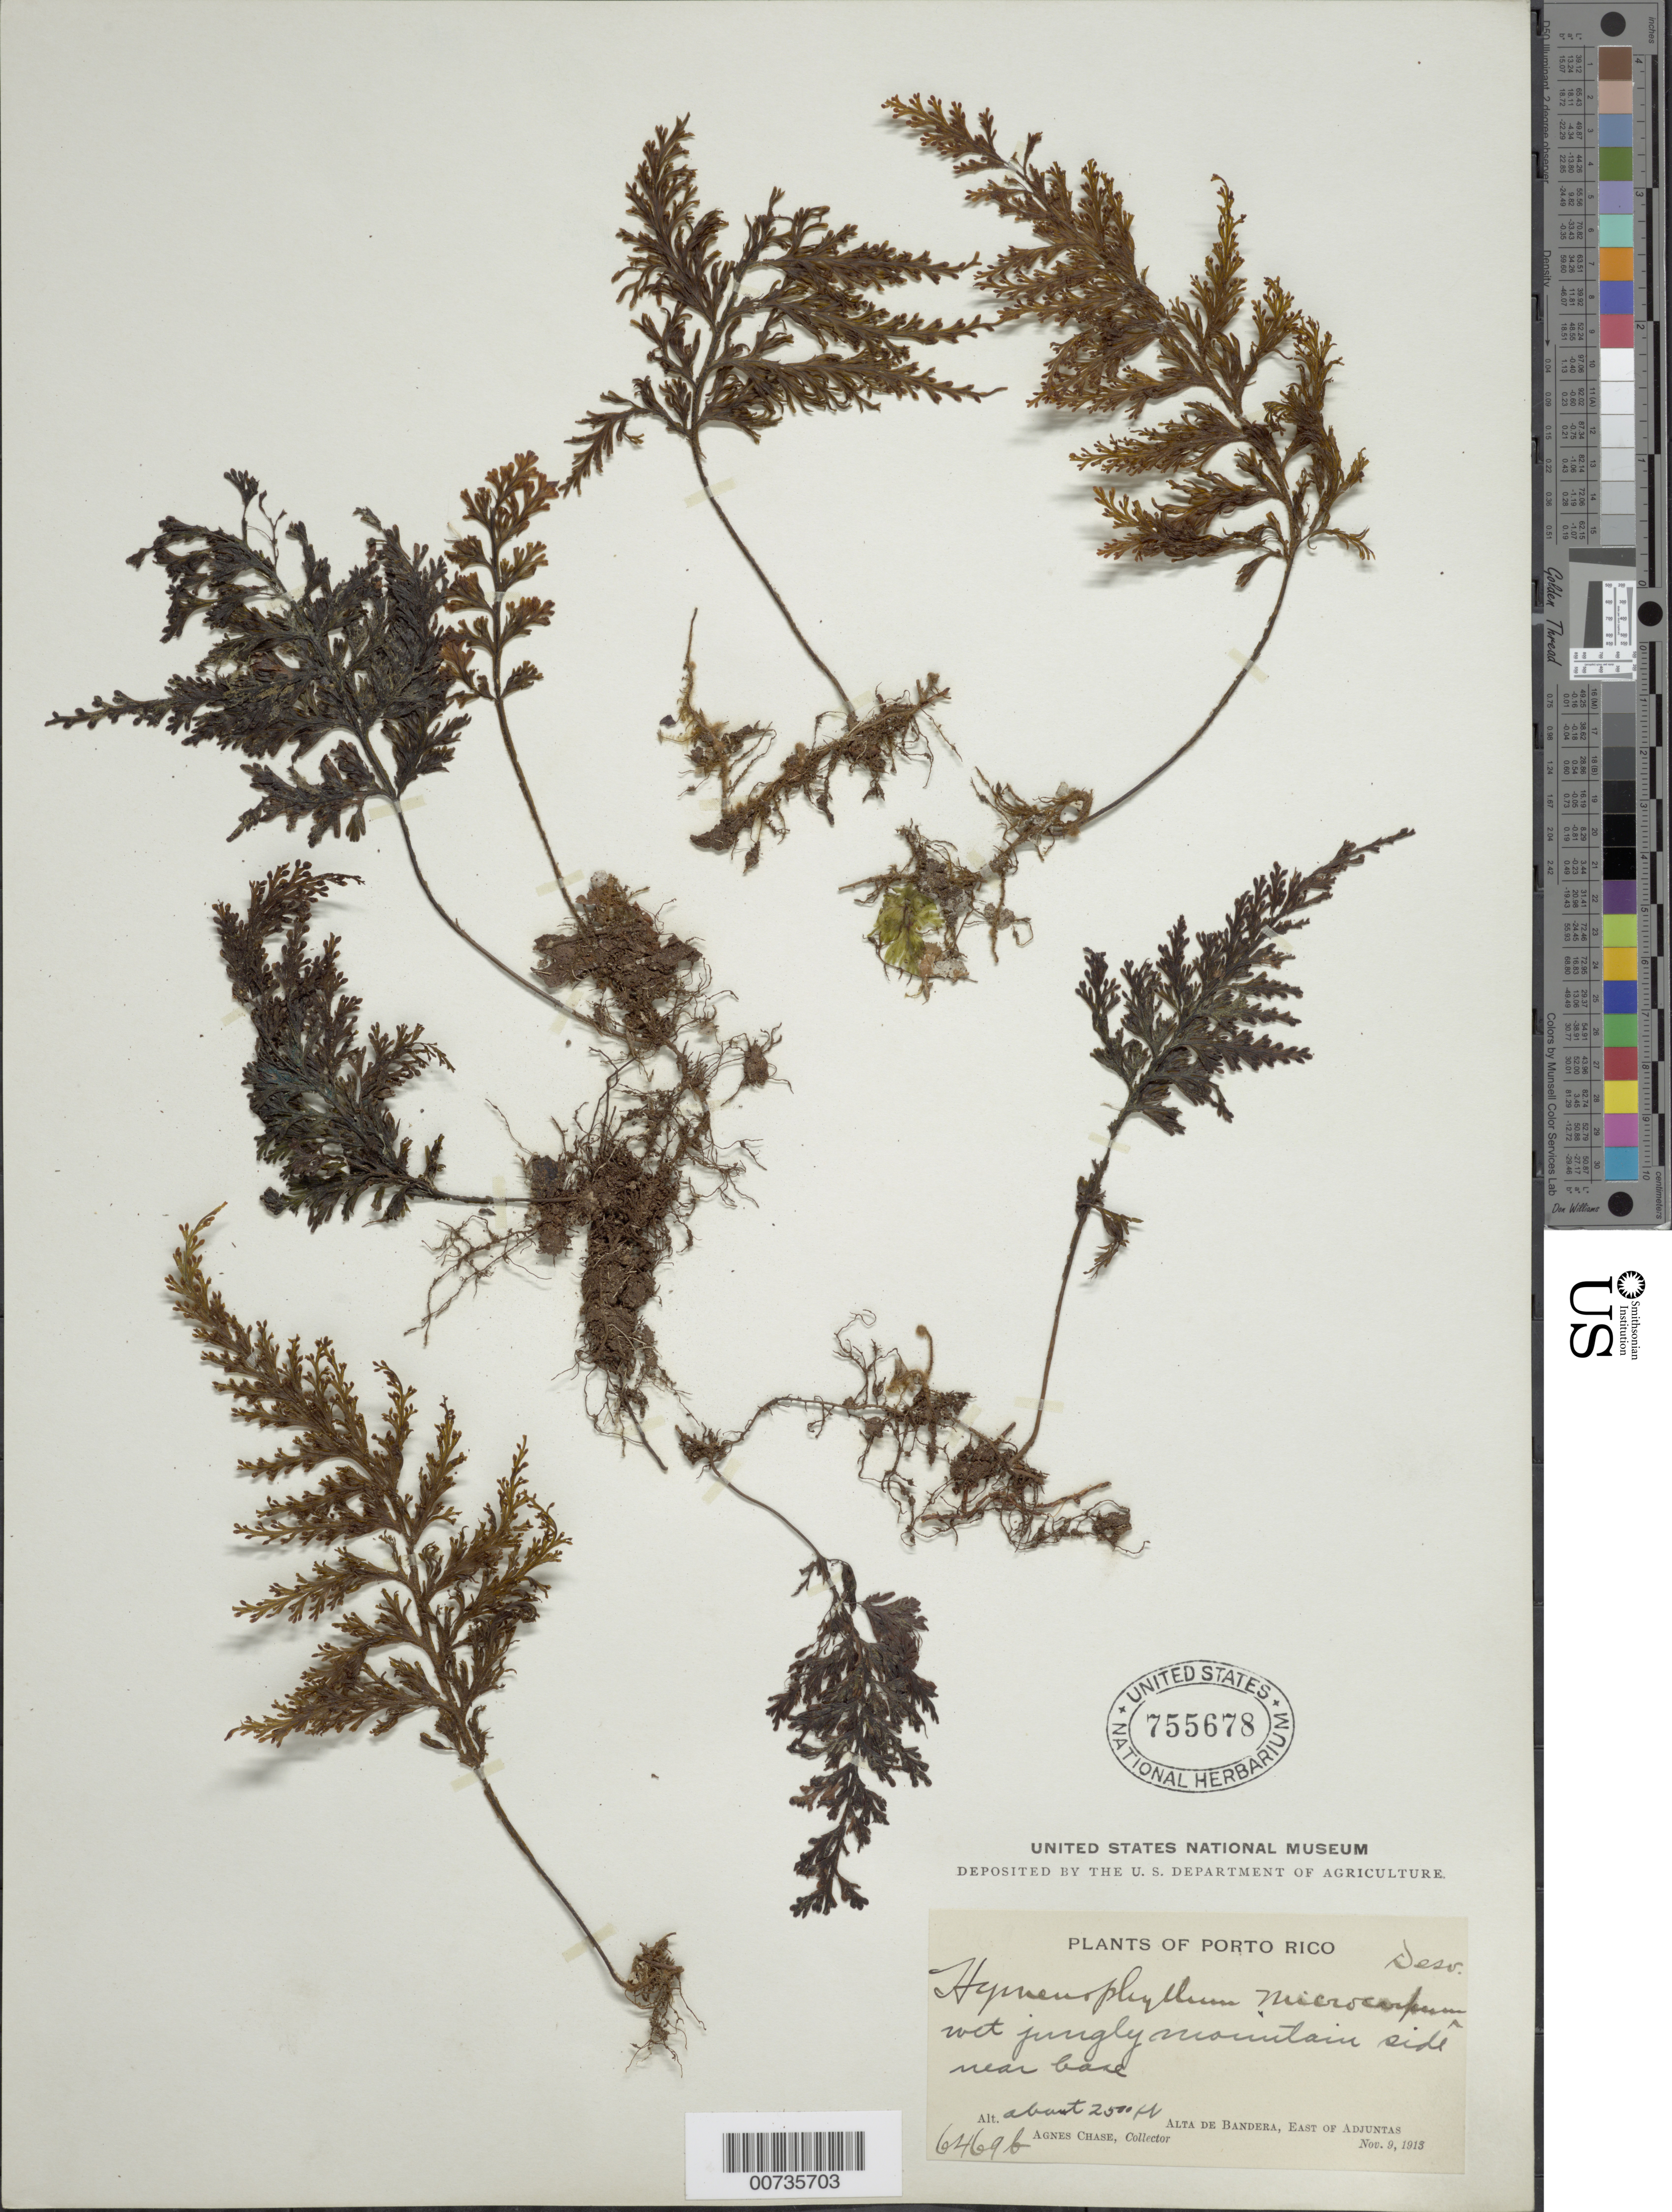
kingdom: Plantae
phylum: Tracheophyta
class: Polypodiopsida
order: Hymenophyllales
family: Hymenophyllaceae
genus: Hymenophyllum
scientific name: Hymenophyllum microcarpum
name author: (Desv.) Lellinger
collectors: A. Chase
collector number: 6469b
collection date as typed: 09 Nov 1913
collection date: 1913-11-09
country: Puerto Rico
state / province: Adjuntas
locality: Alta de Bandera, E of Adjuntas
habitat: Wet jungly mountain side near base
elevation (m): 700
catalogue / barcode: US 755678